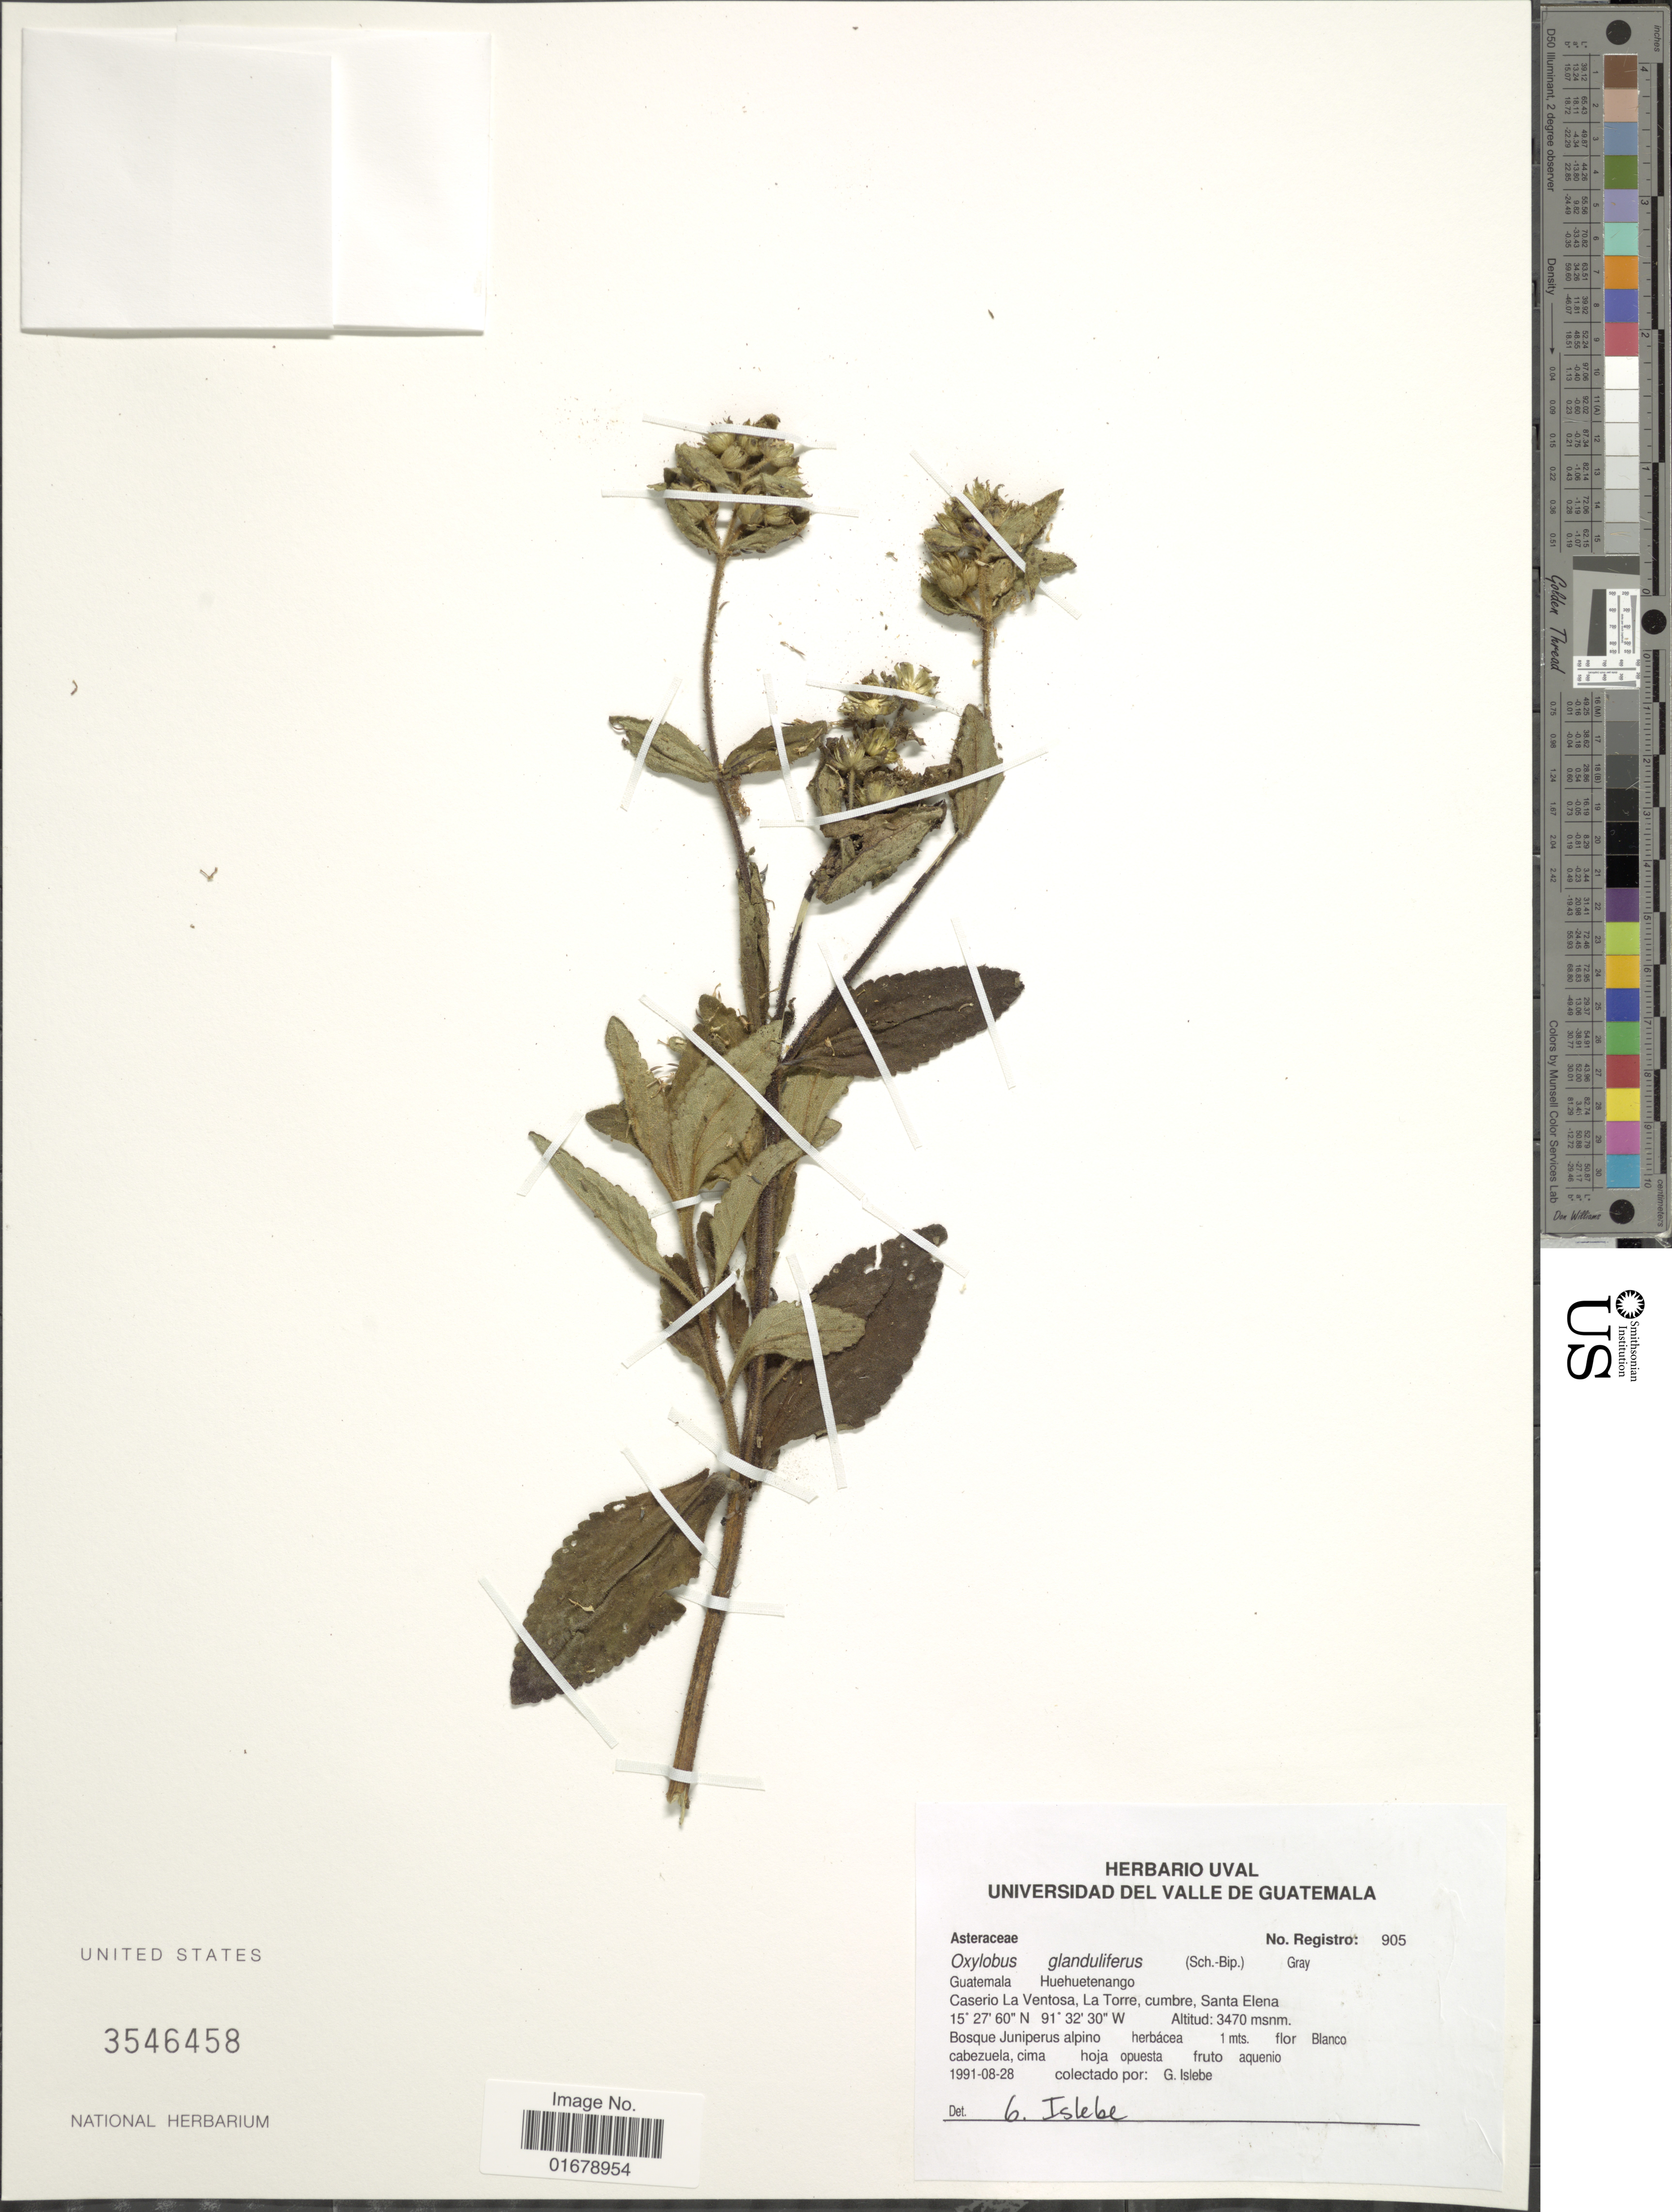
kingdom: Plantae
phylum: Tracheophyta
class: Magnoliopsida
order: Asterales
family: Asteraceae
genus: Oxylobus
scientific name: Oxylobus glanduliferus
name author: (Sch. Bip.) A. Gray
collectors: G. Islebe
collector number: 905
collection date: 1991-08-28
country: Guatemala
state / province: Huehuetenango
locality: Guatemala. Huehuetenango. Caserio La Ventosa, La Torre, cumbre, Santa Elena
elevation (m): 3470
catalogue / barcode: US 3546458